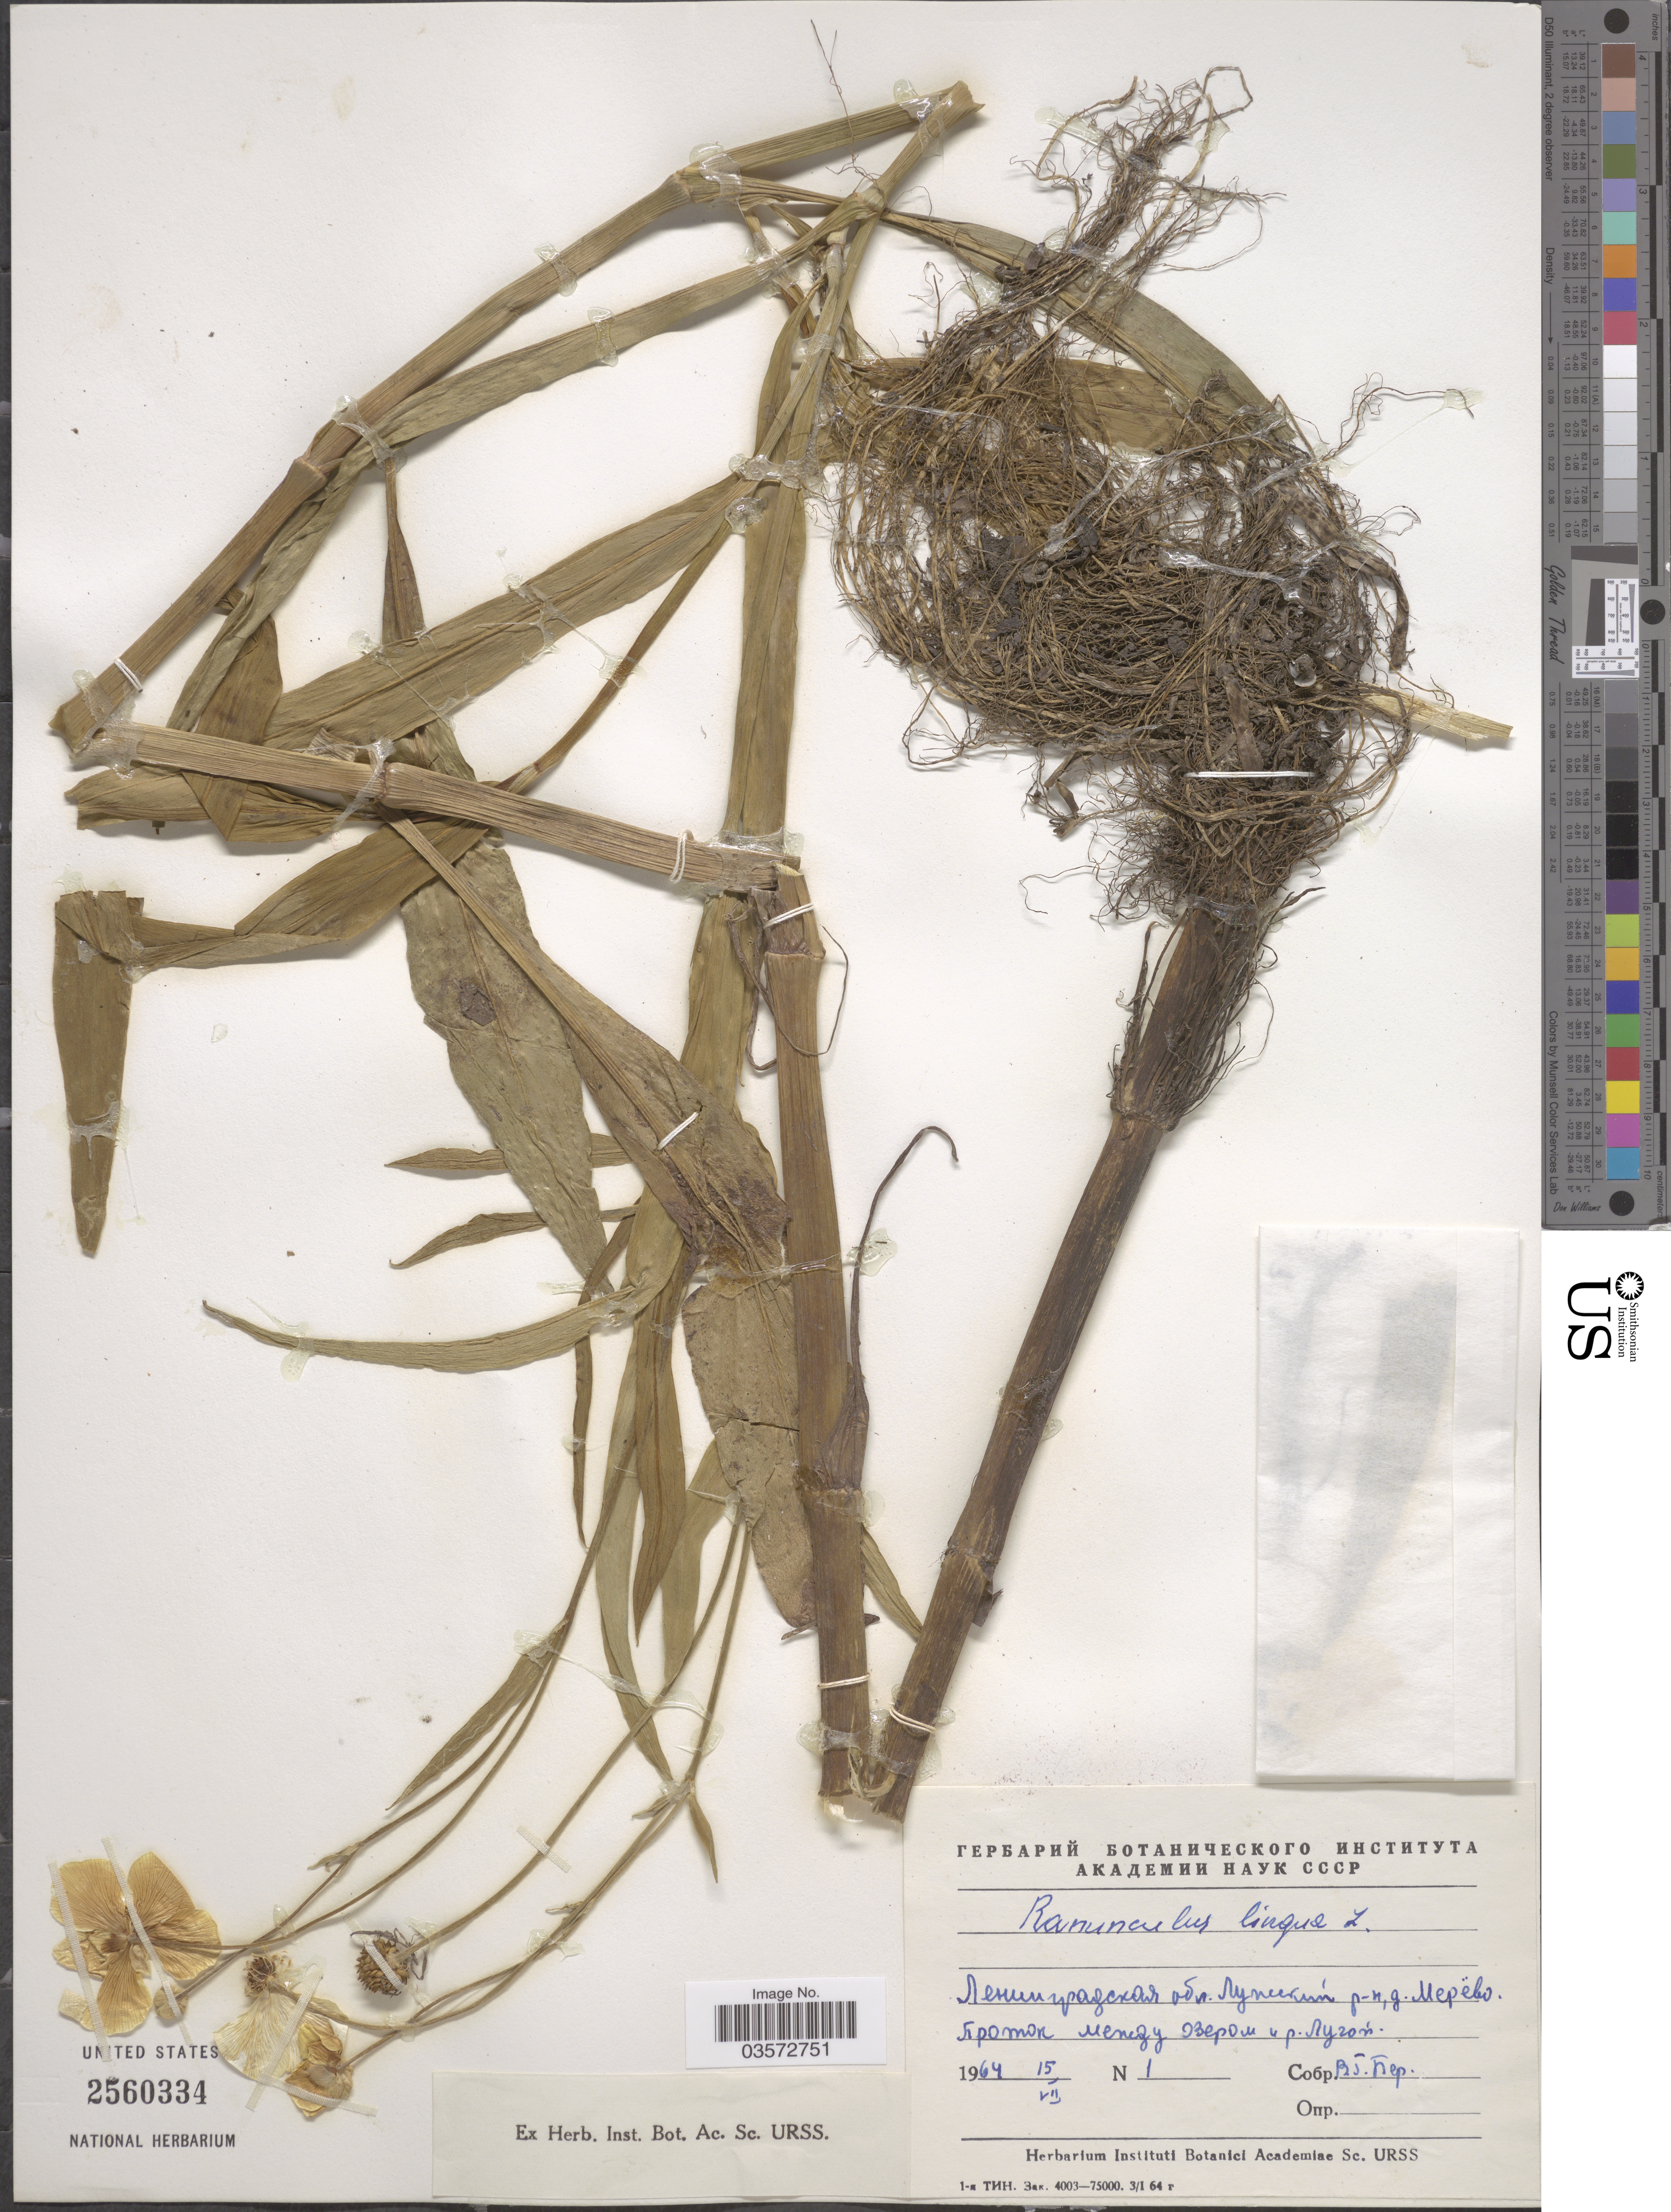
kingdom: Plantae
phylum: Tracheophyta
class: Magnoliopsida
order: Ranunculales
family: Ranunculaceae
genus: Ranunculus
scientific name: Ranunculus lingua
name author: L.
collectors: V. Ber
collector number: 1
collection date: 1964-07-15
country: Russian Federation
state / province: Leningrad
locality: Village Merevo.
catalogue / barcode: US 2560334